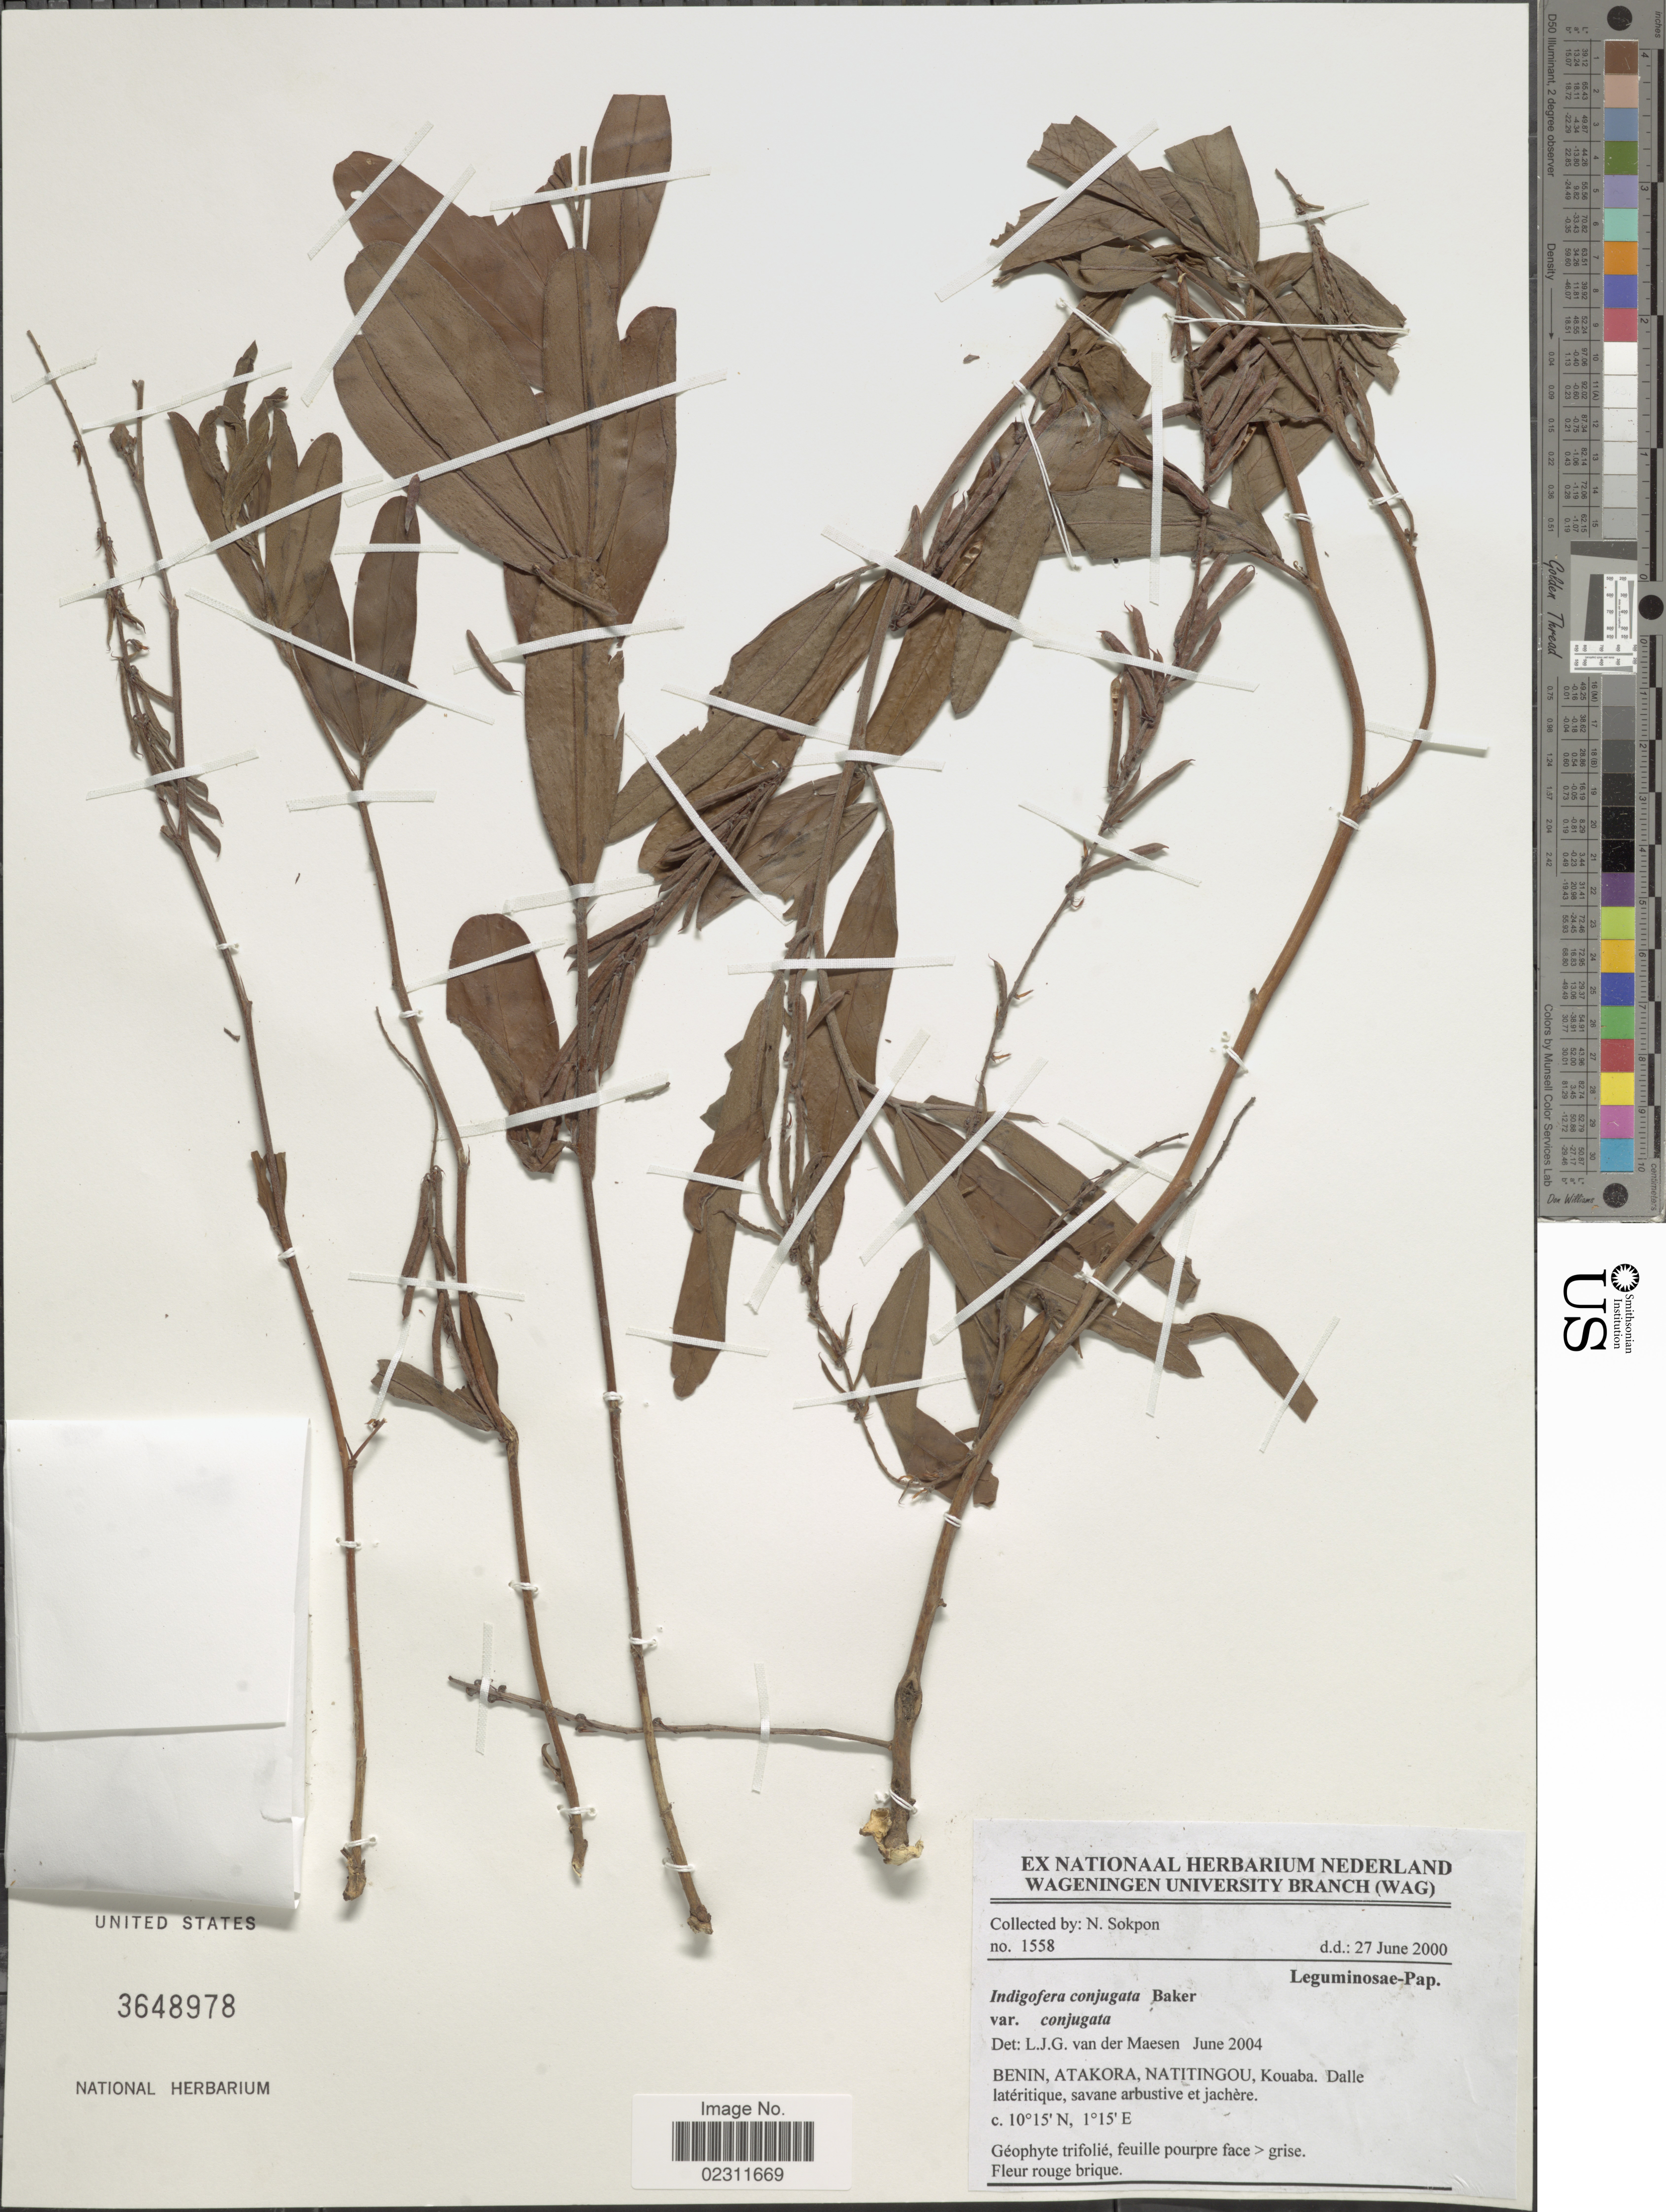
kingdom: Plantae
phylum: Tracheophyta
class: Magnoliopsida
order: Fabales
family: Fabaceae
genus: Indigofera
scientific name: Indigofera conjugata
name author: Baker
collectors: N. Sokpon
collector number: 1558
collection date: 2000-06-27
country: Benin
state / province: Atakora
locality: Natitingou, Kouaba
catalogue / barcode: US 3648978